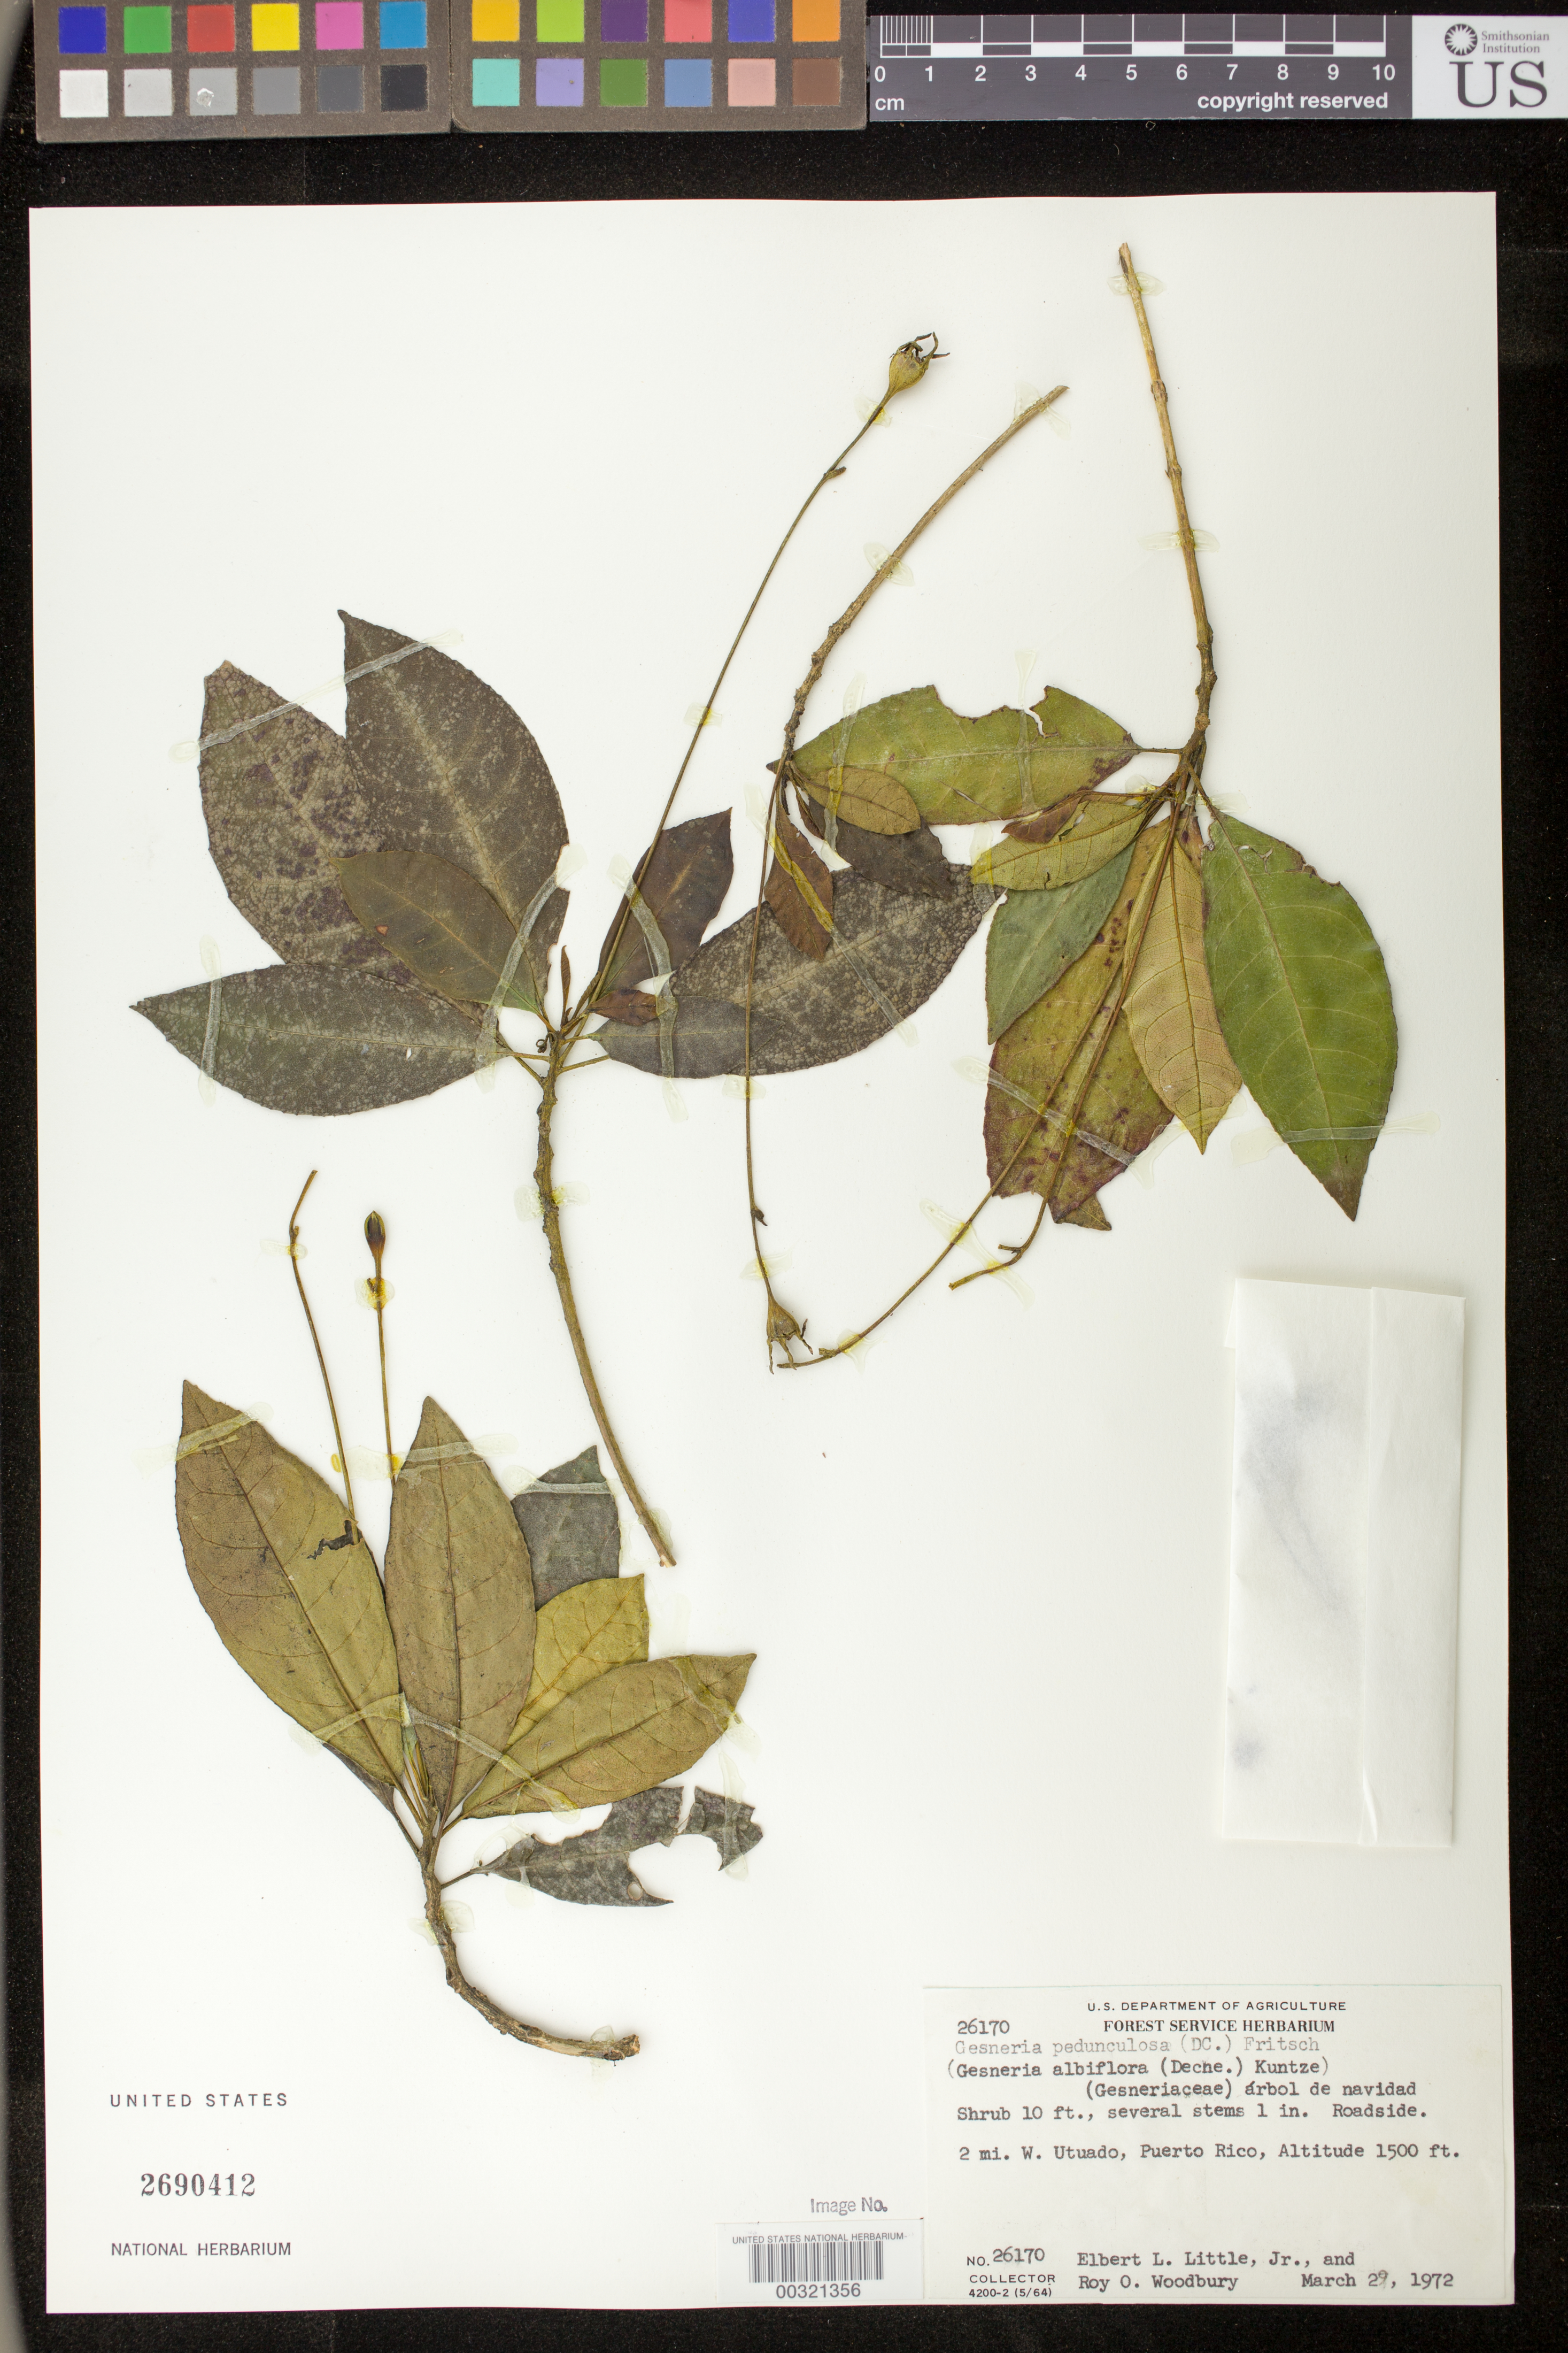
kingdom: Plantae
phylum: Tracheophyta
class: Magnoliopsida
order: Lamiales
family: Gesneriaceae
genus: Gesneria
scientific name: Gesneria pedunculosa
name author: (DC.) Fritsch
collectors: E. L. Little & R. O. Woodbury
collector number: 26170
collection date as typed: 29 Mar 1972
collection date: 1972-03-29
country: Puerto Rico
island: Puerto Rico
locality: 2 mi W Utuado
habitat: Roadside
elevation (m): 457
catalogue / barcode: US 2690412